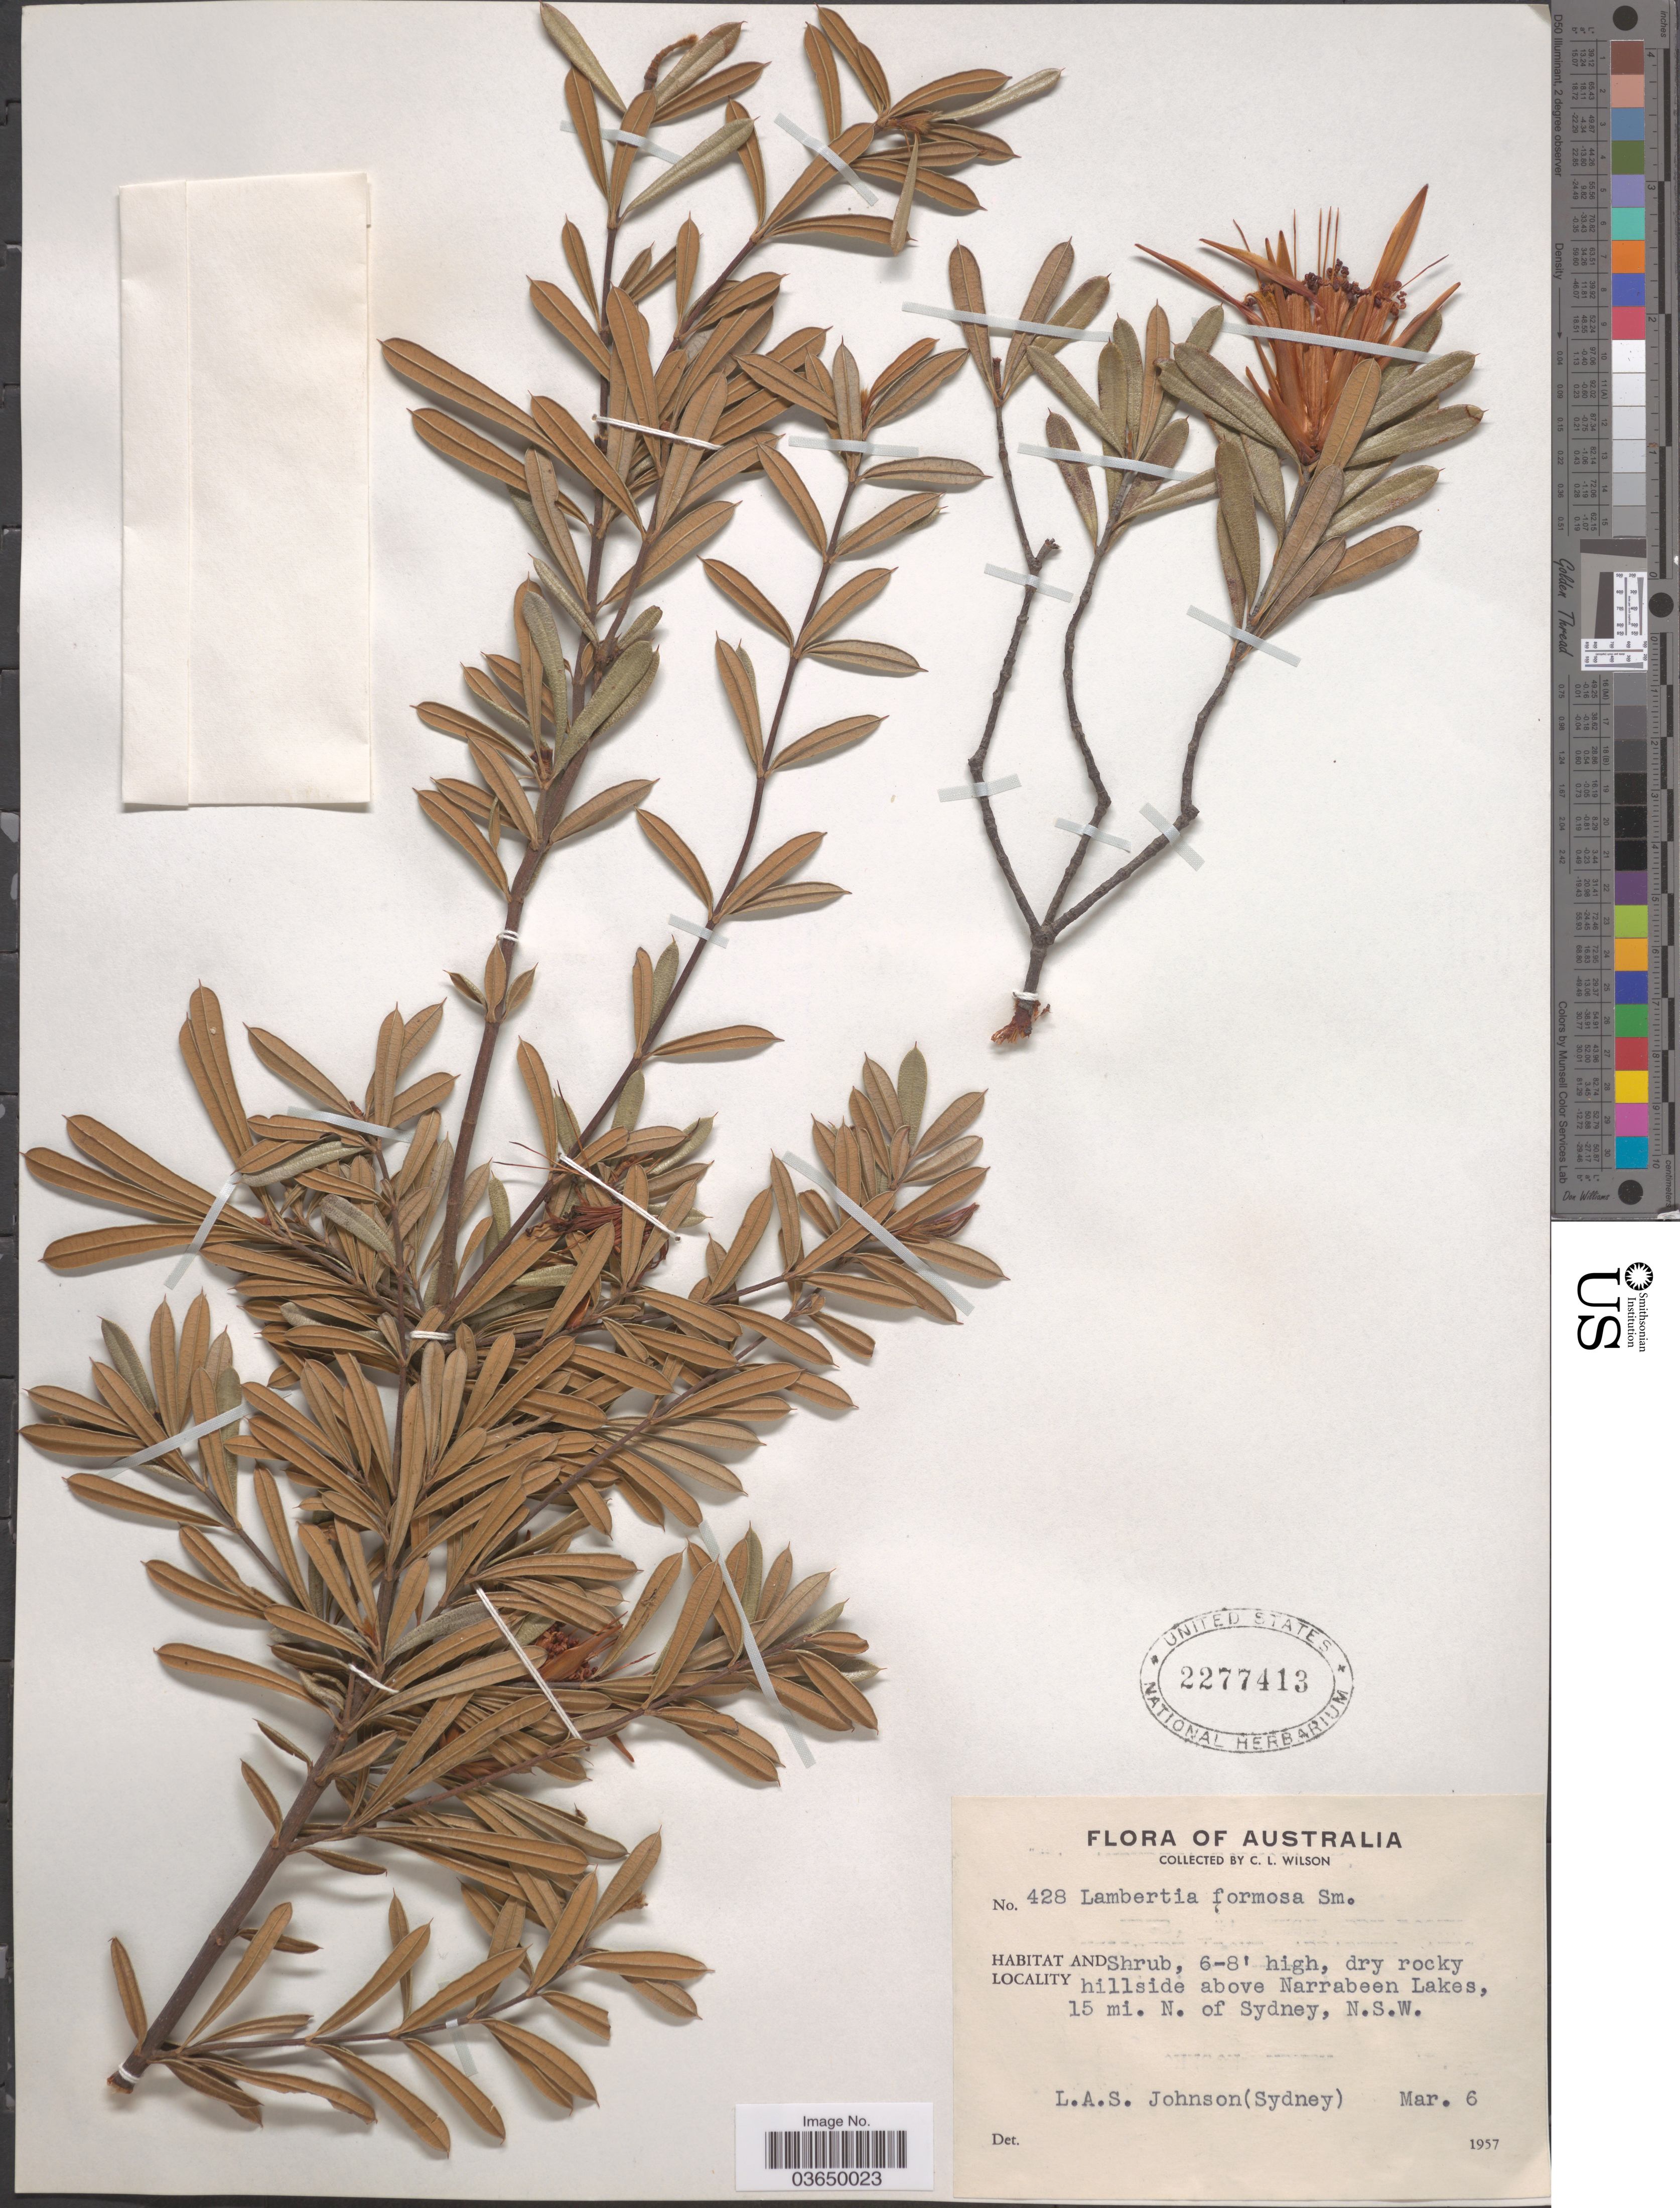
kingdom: Plantae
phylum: Tracheophyta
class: Magnoliopsida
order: Proteales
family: Proteaceae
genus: Lambertia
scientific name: Lambertia formosa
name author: L.S. Sm.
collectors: L. A. S. Johnson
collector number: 428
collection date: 1957-03-06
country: Australia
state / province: New South Wales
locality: Hillside above Narrabeen Lakes, 15 mi. N. of Sydney.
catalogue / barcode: US 2277413